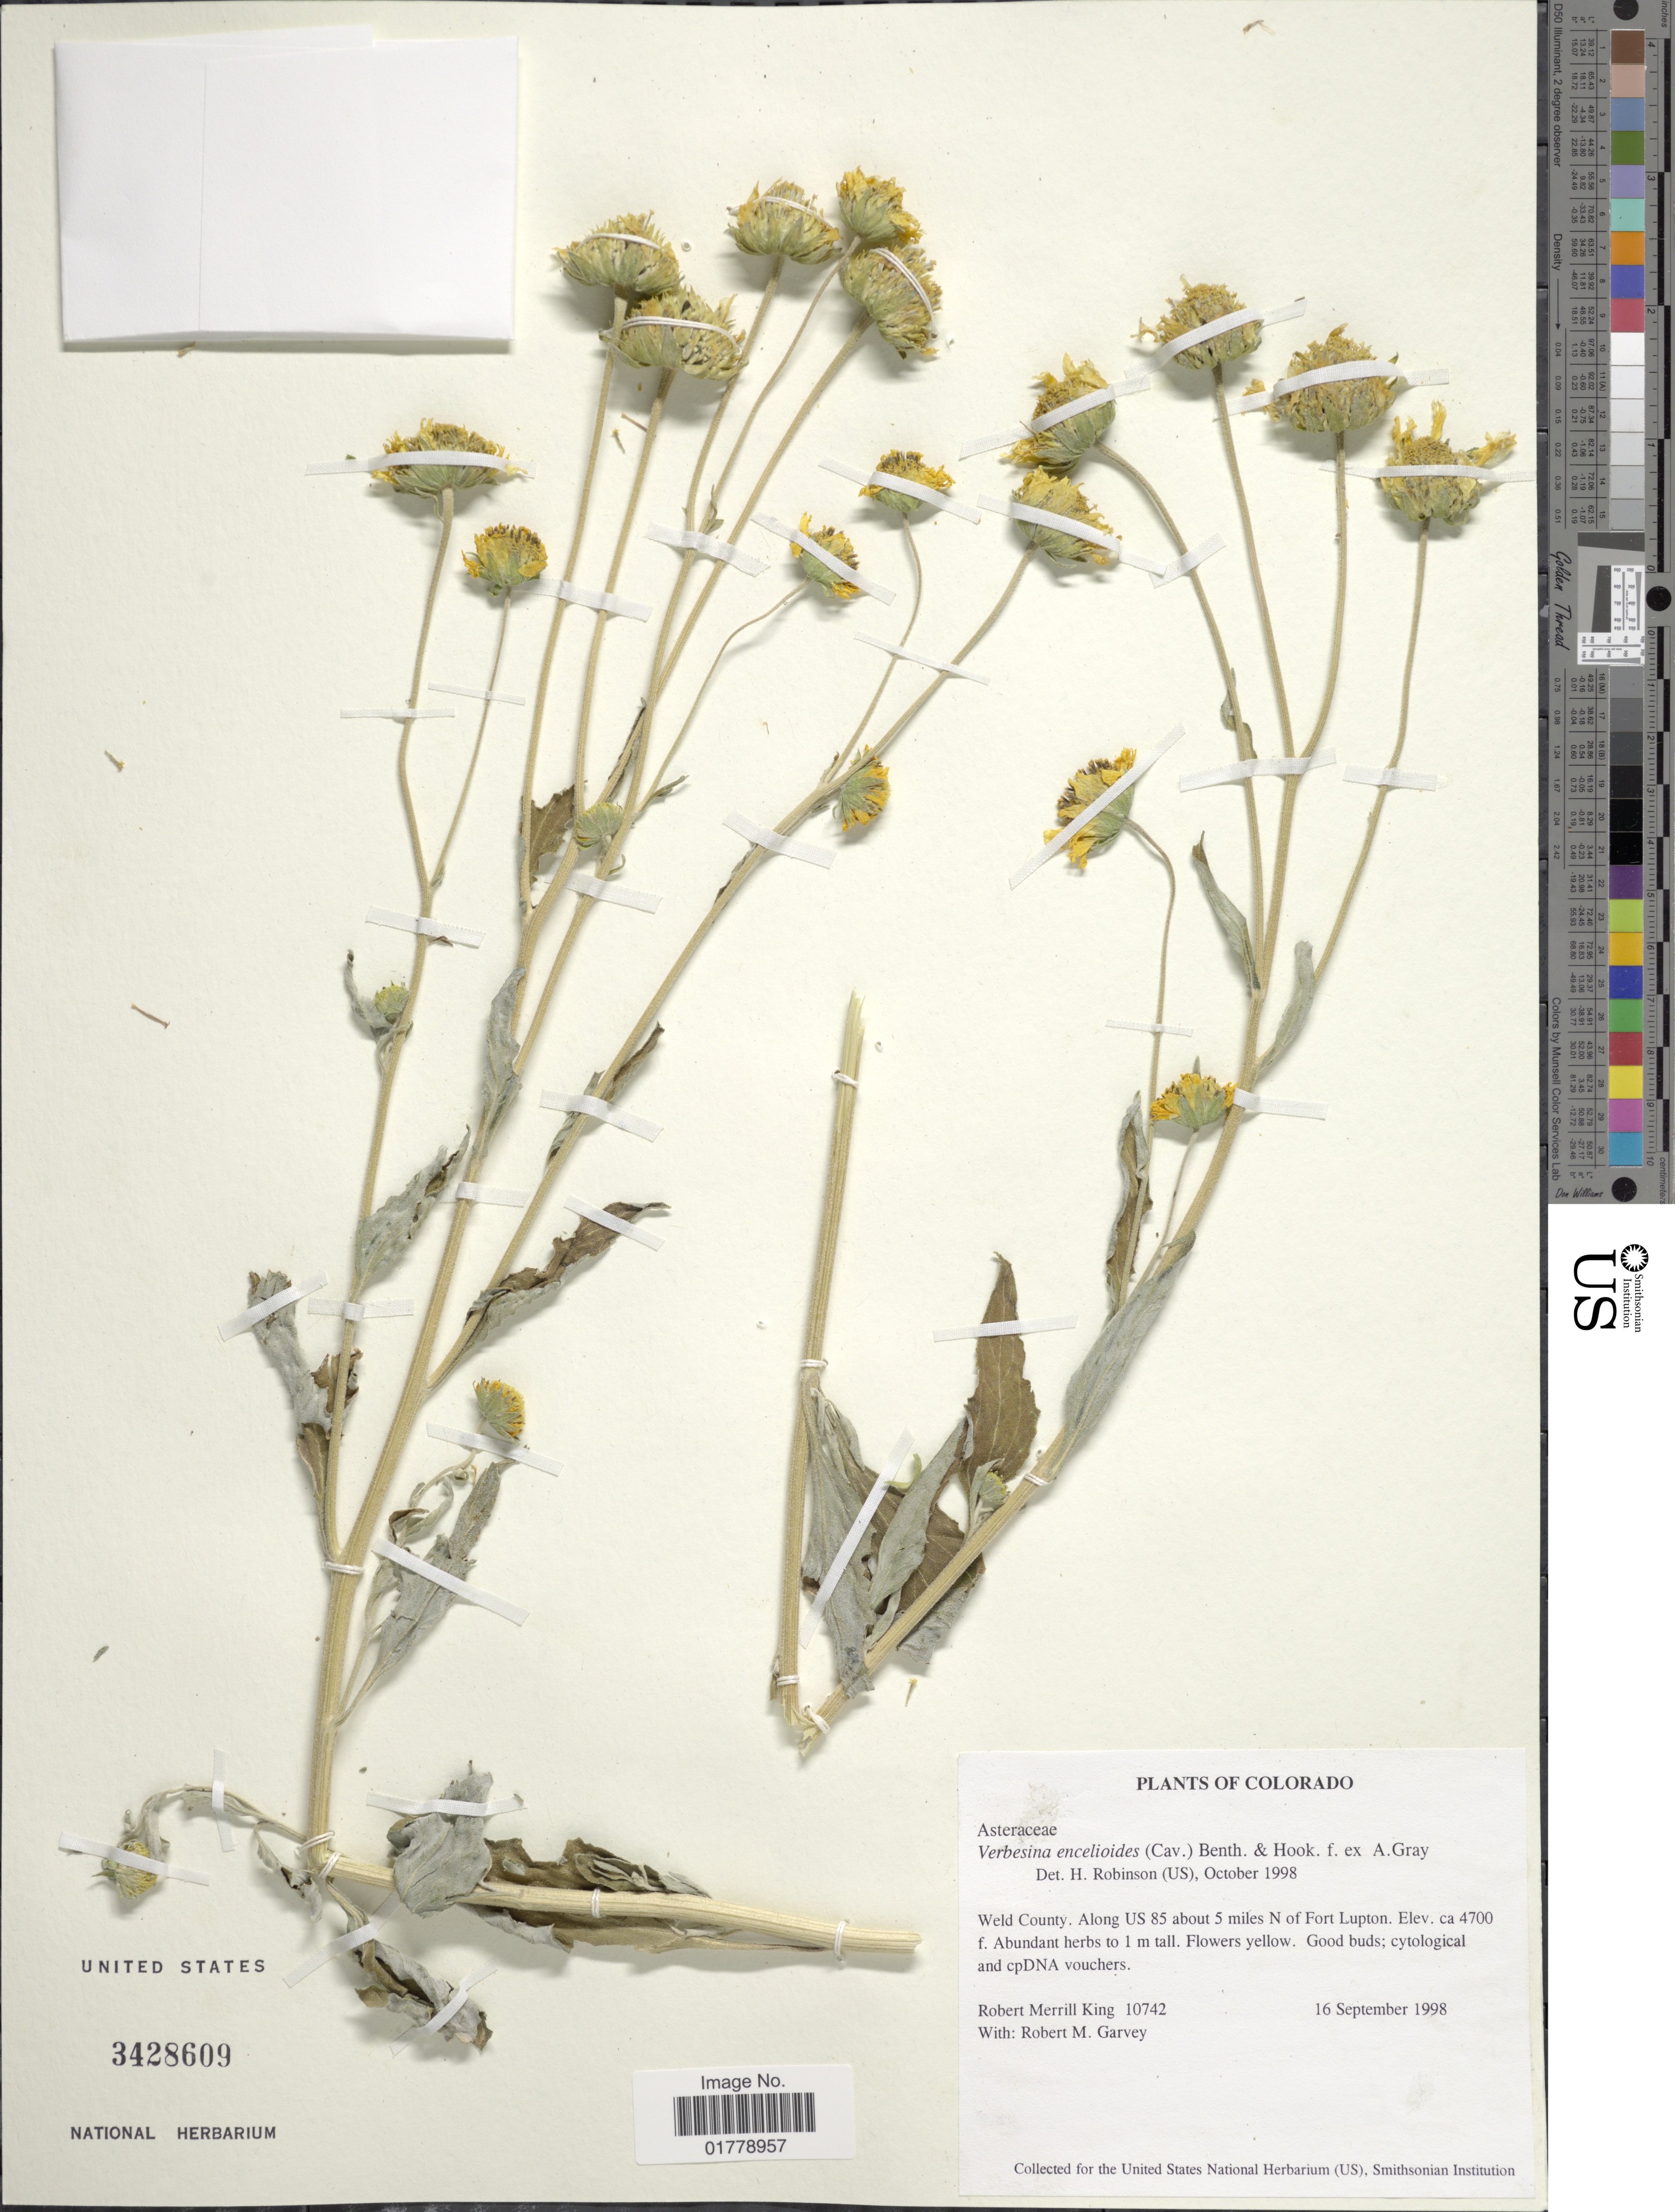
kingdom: Plantae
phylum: Tracheophyta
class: Magnoliopsida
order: Asterales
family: Asteraceae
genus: Verbesina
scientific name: Verbesina encelioides var. cana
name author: (B.L. Rob.) Greenm.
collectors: R. M. King & R. Garvey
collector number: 10742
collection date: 1998-09-16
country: United States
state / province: Colorado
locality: Weld County. Along US 85 about 5 miles N of Fort Lupton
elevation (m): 1433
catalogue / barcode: US 3428609